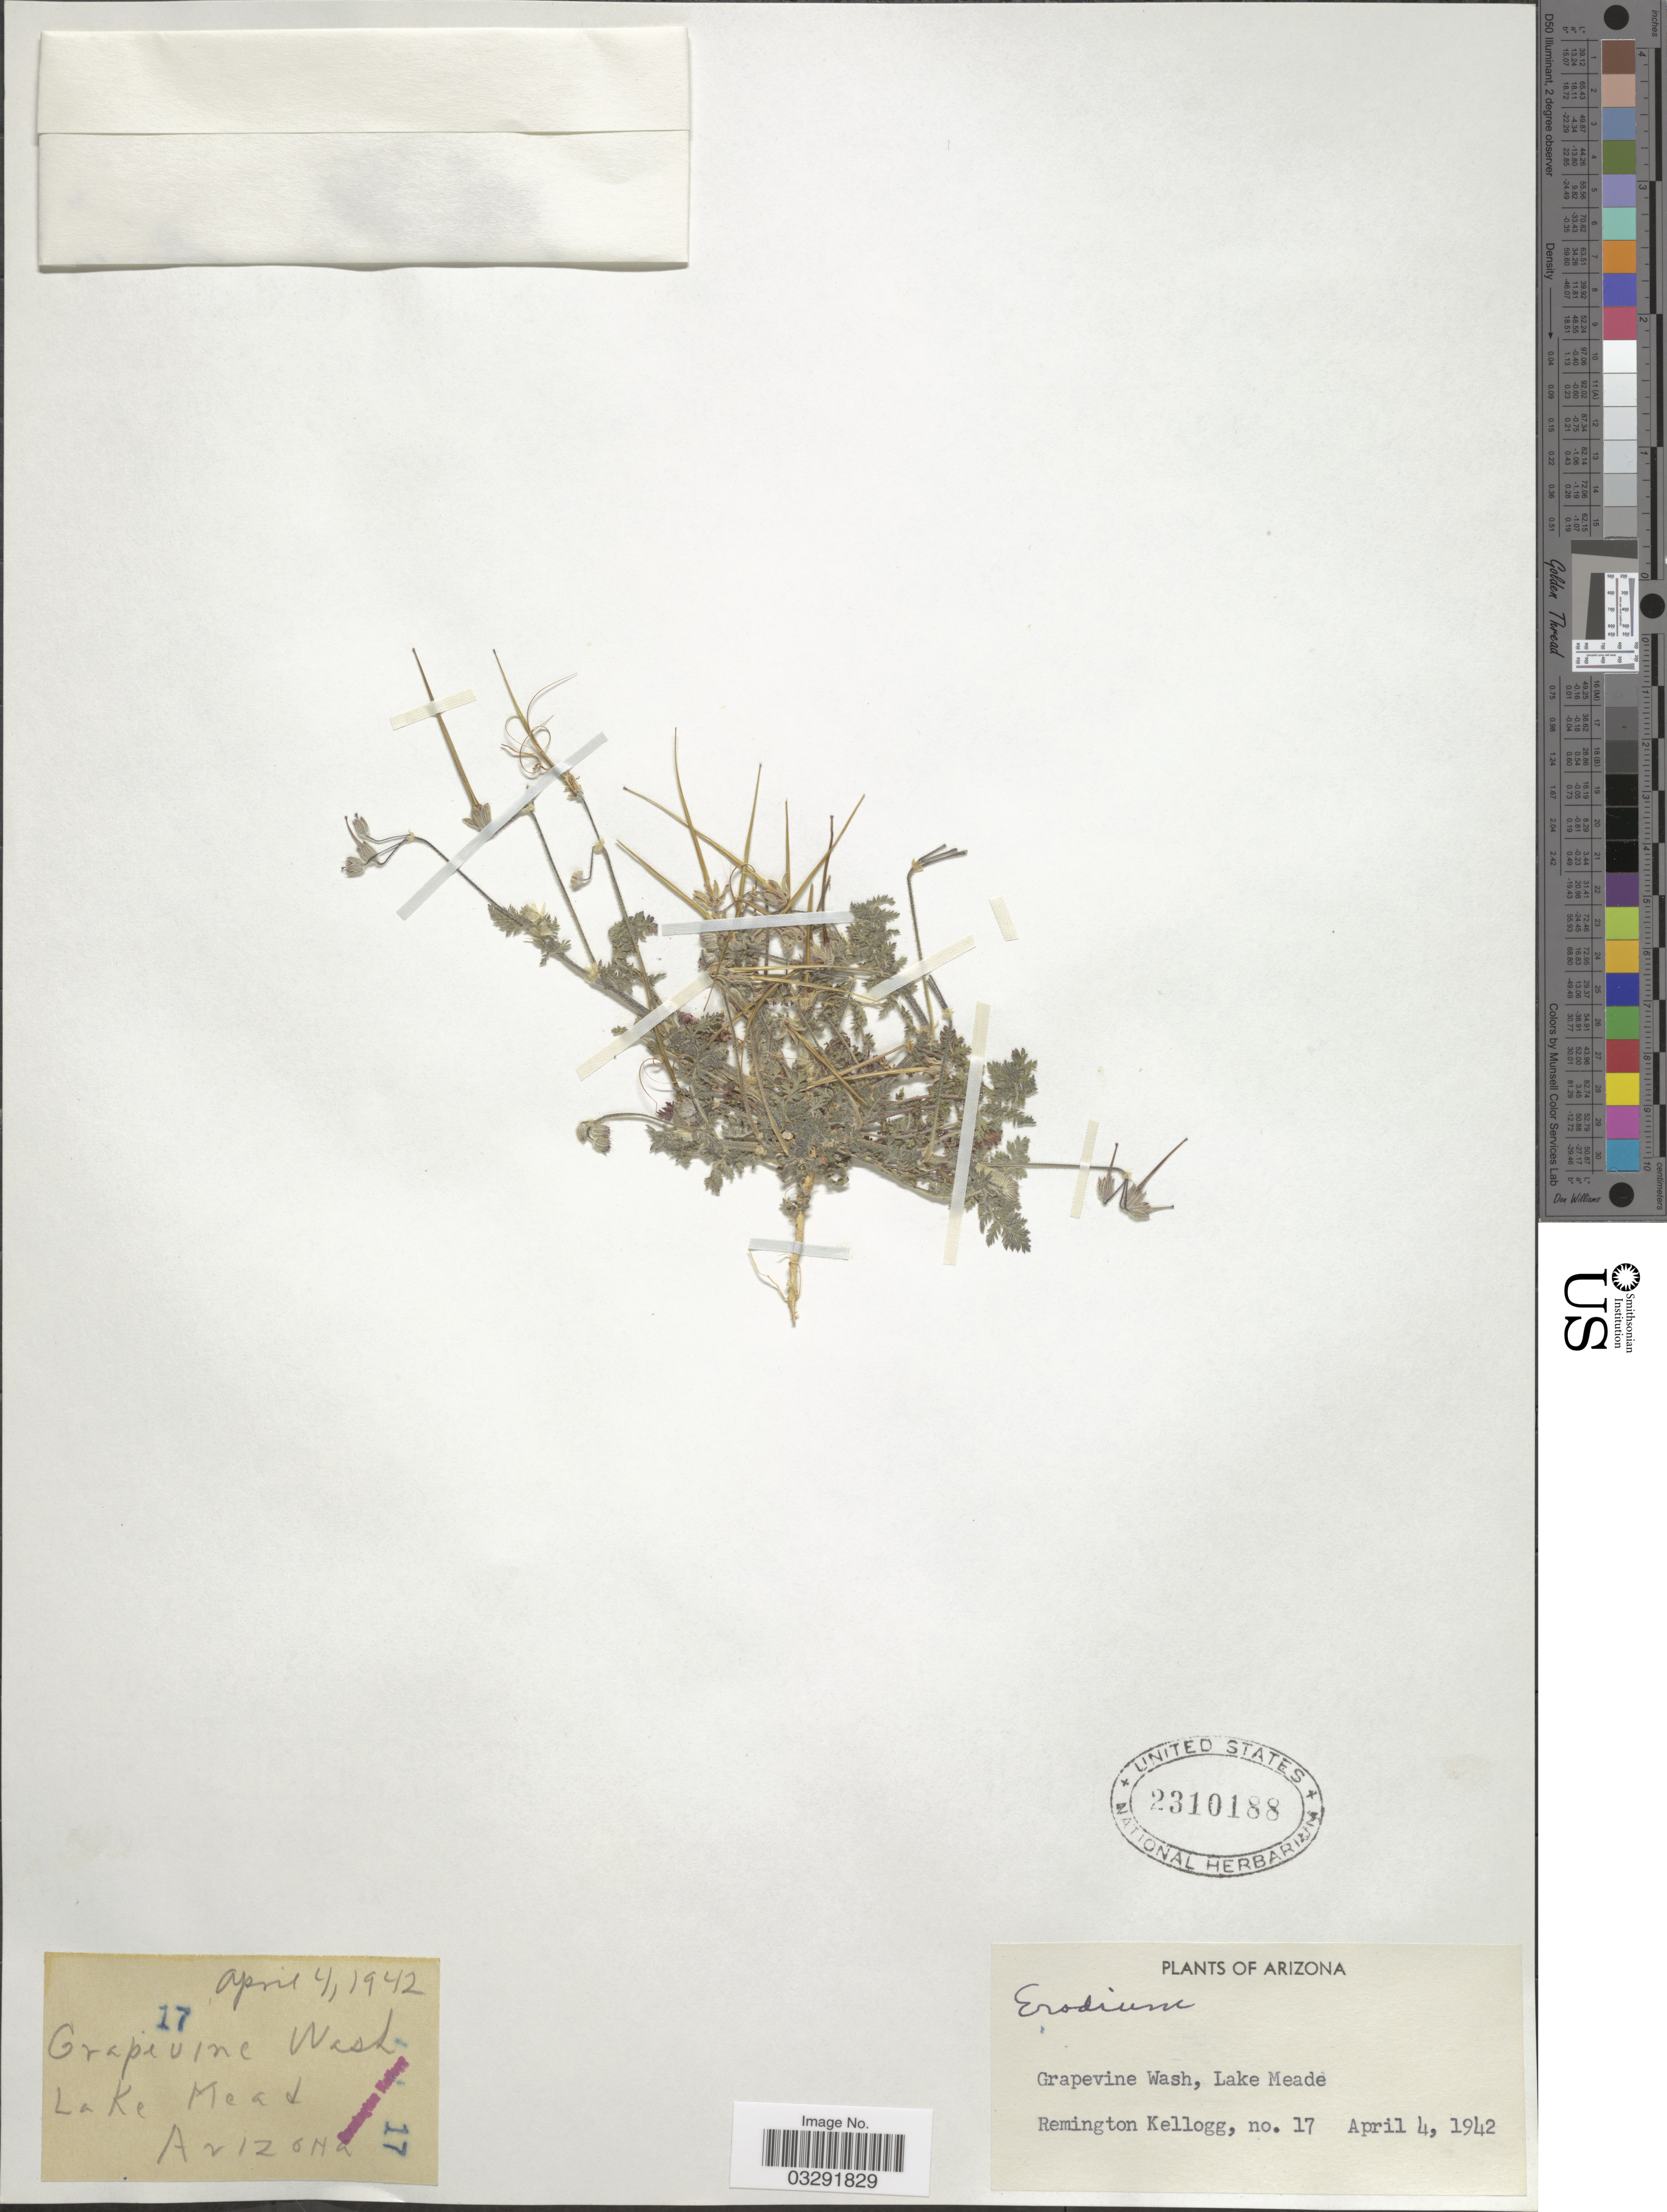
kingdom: Plantae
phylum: Tracheophyta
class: Magnoliopsida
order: Geraniales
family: Geraniaceae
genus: Erodium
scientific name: Erodium cicutarium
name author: (L.) L'Hér.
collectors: R. Kellogg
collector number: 17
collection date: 1942-04-04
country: United States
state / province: Arizona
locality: Grapevine Wash, Lake Meade.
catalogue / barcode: US 2310188